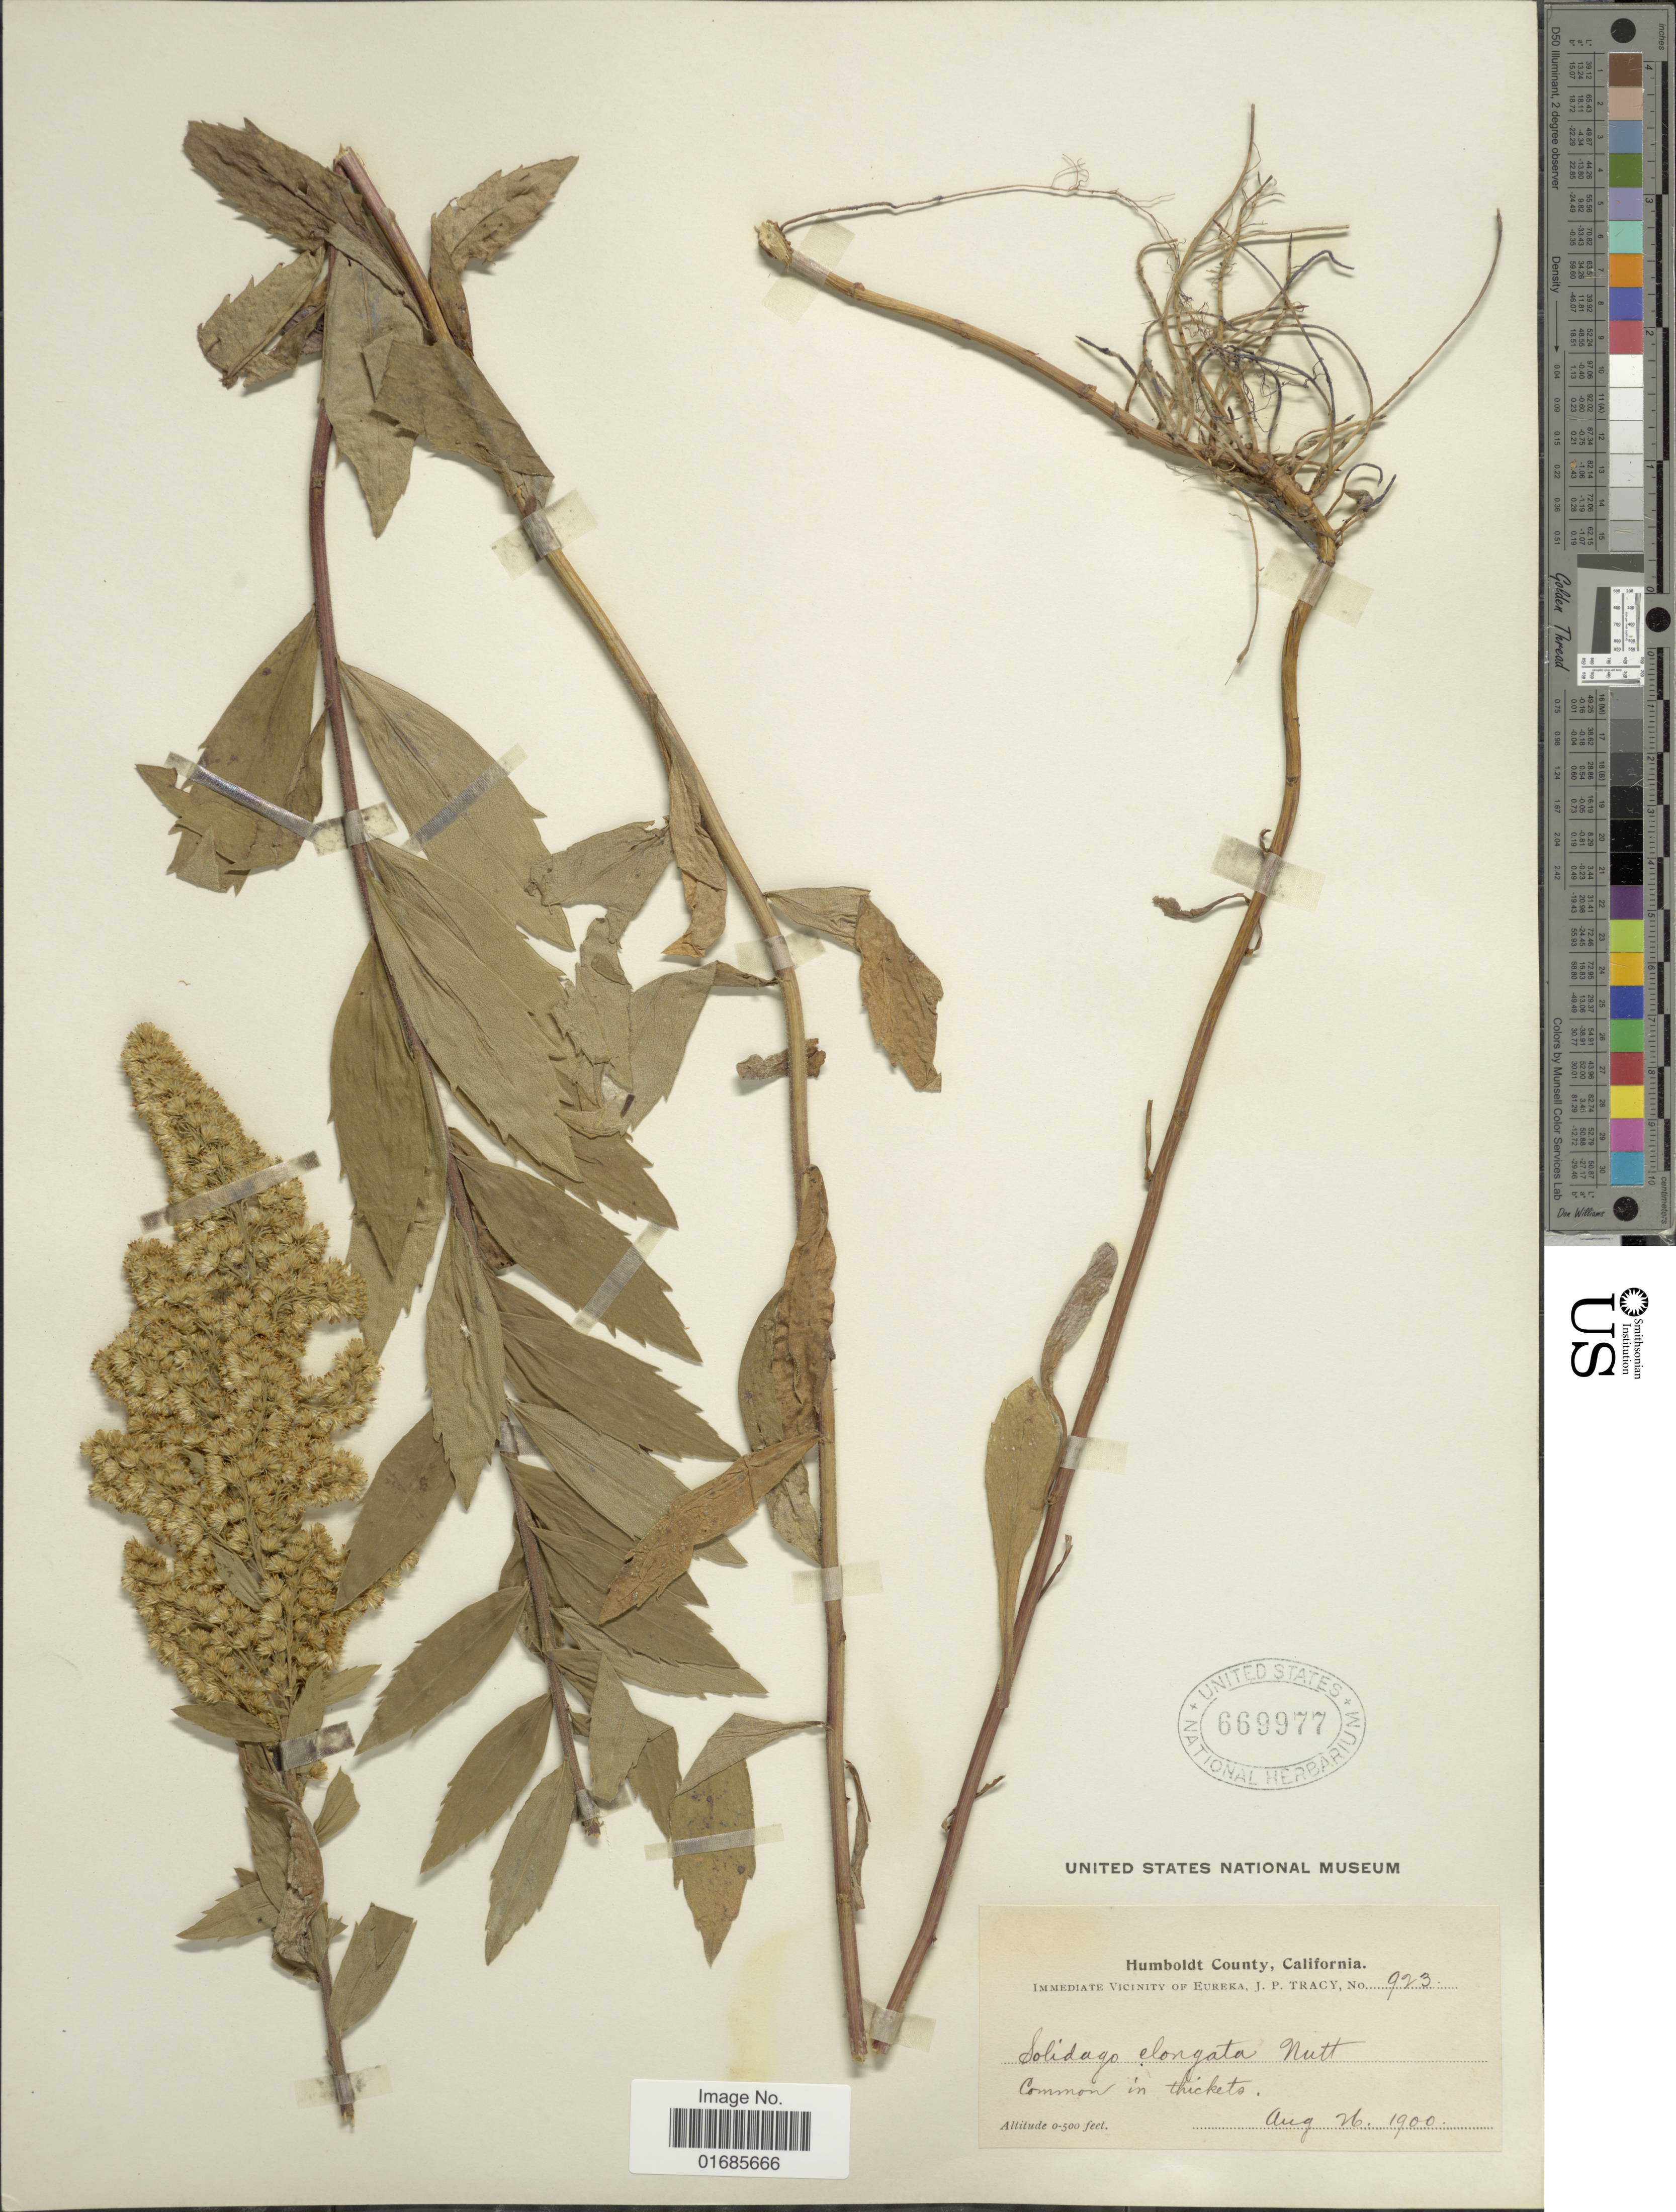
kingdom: Plantae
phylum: Tracheophyta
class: Magnoliopsida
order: Asterales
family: Asteraceae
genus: Solidago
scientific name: Solidago canadensis var. salebrosa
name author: (Piper) M.E. Jones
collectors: J. Tracy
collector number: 923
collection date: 1900-08-26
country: United States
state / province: California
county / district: Humboldt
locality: Humboldt County, Immediate Vicinity of Eureka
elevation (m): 0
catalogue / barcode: US 669977